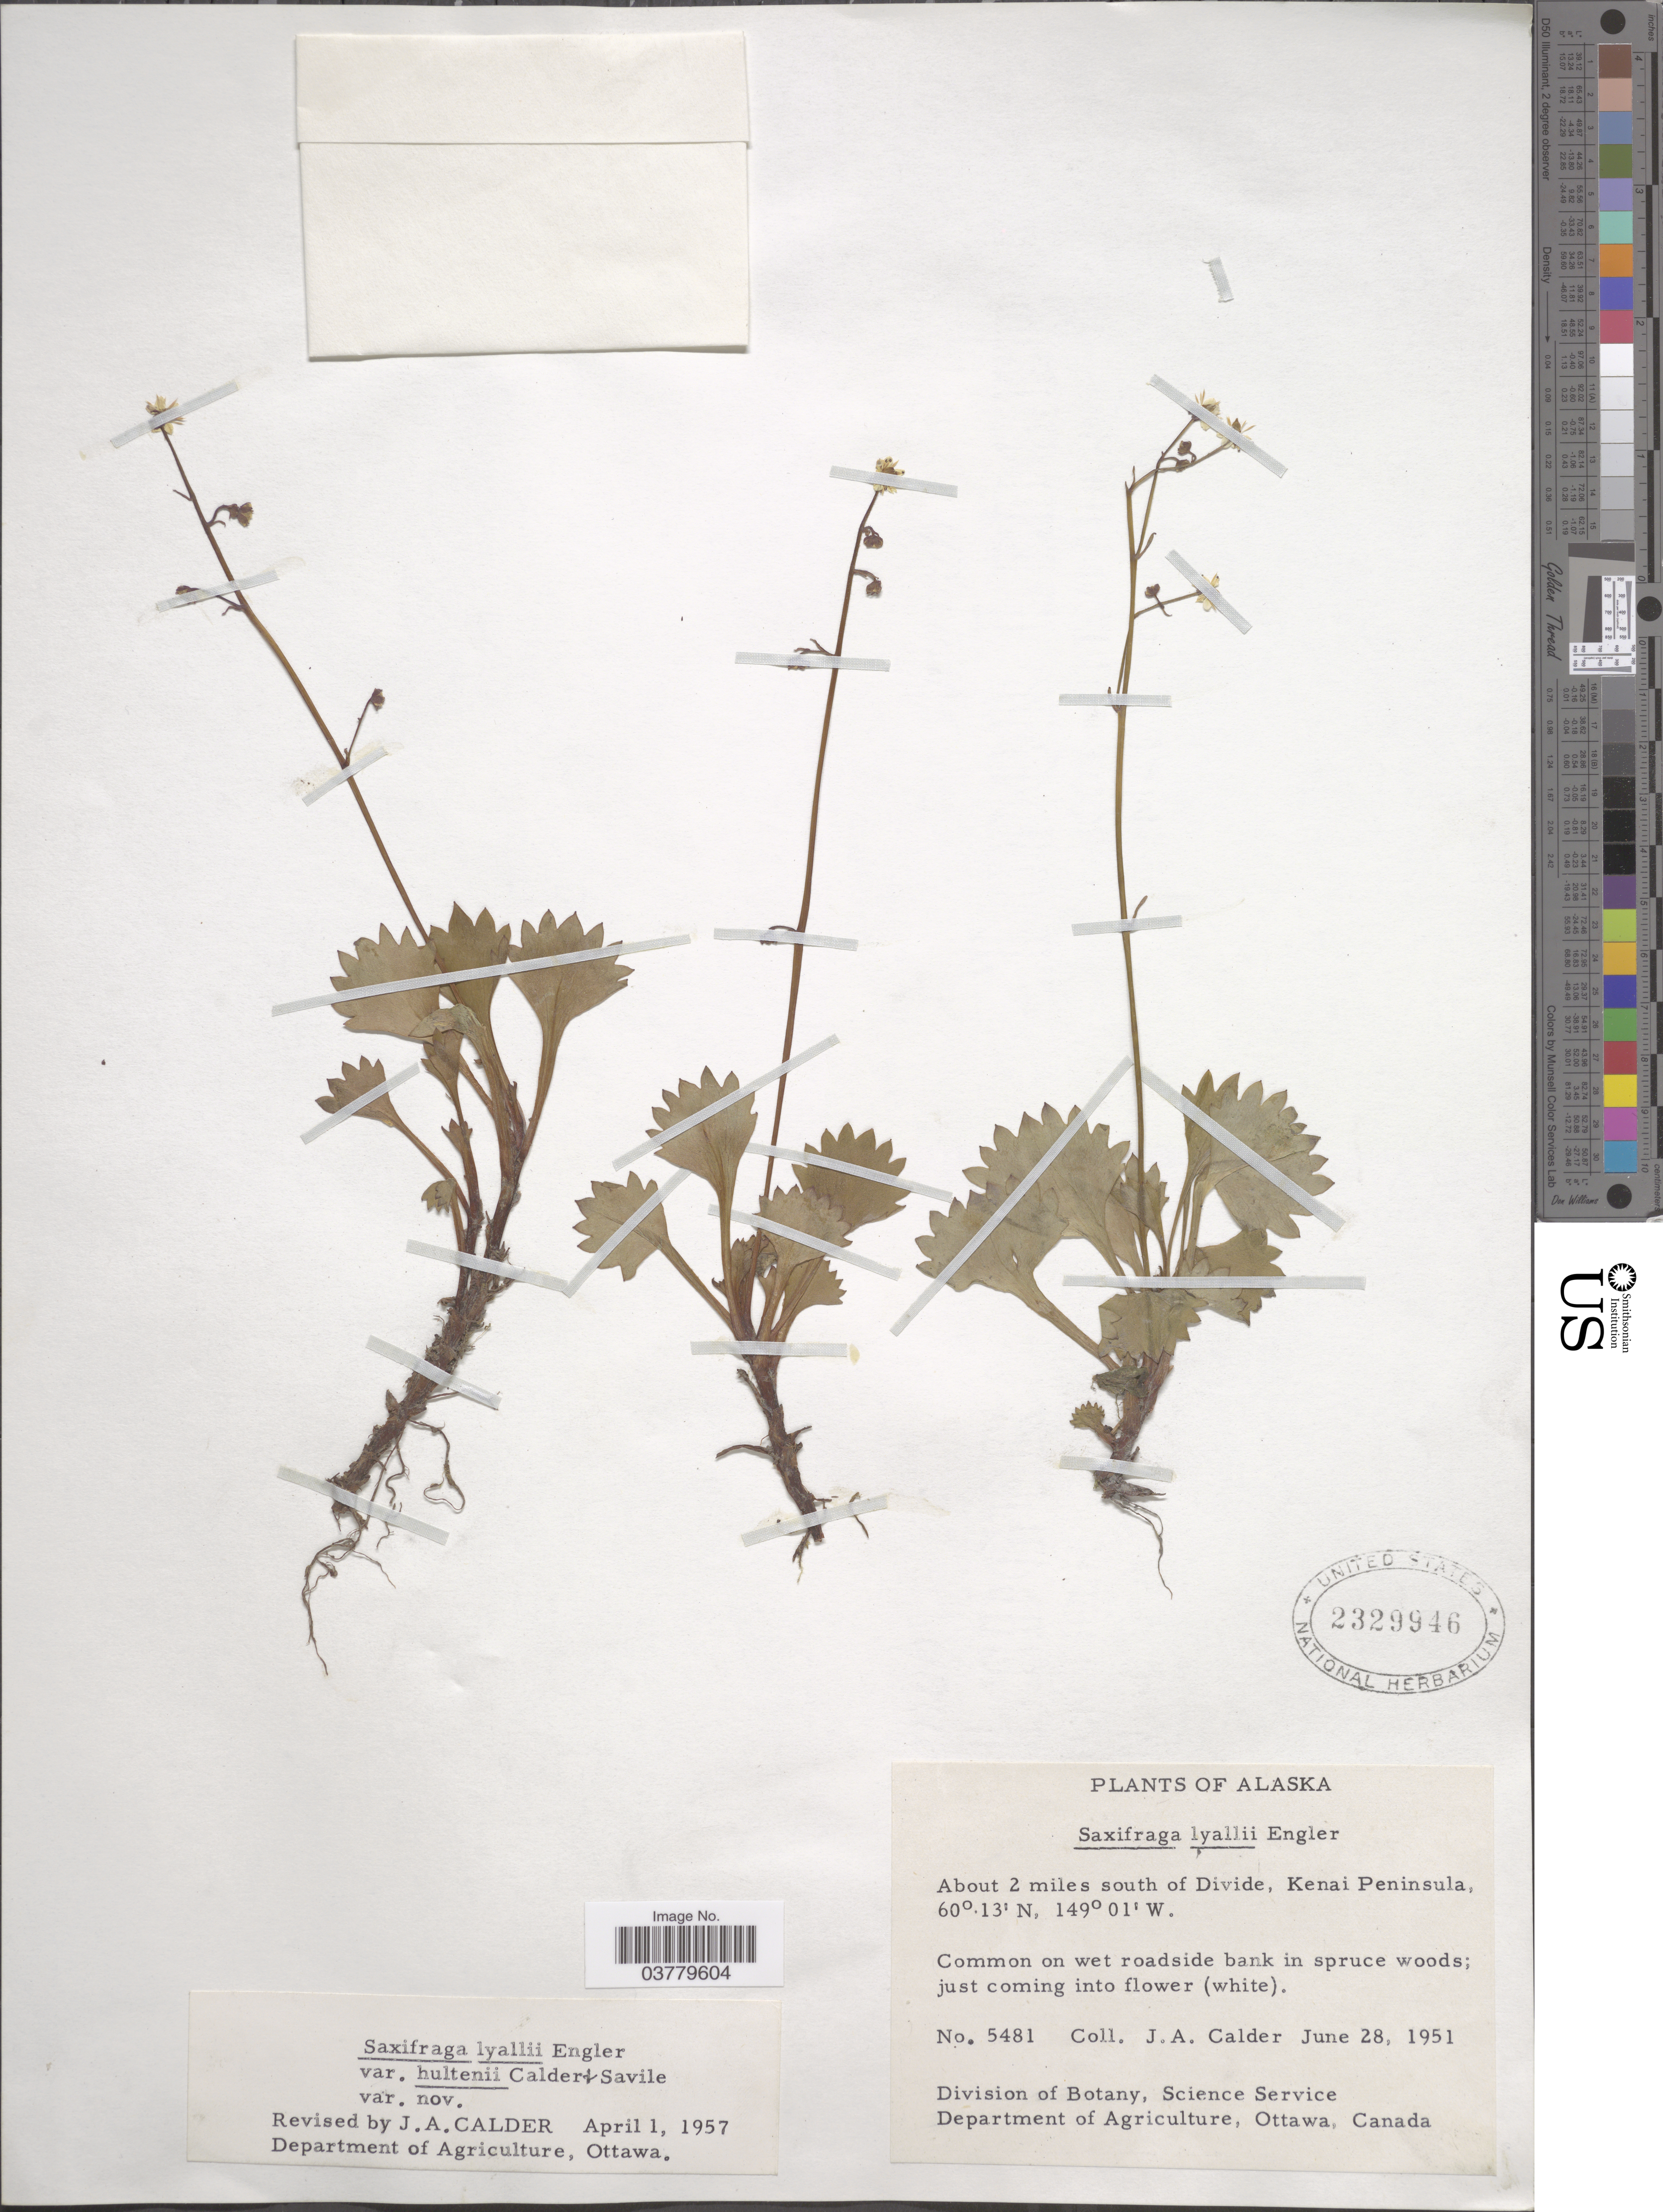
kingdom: Plantae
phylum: Tracheophyta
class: Magnoliopsida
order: Saxifragales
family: Saxifragaceae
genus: Micranthes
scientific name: Micranthes lyalii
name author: (Engl.) Small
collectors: J. A. Calder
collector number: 5481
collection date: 1951-06-28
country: United States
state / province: Alaska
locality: About 2 miles south of Divide, Kenai Peninsula.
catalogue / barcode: US 2329946